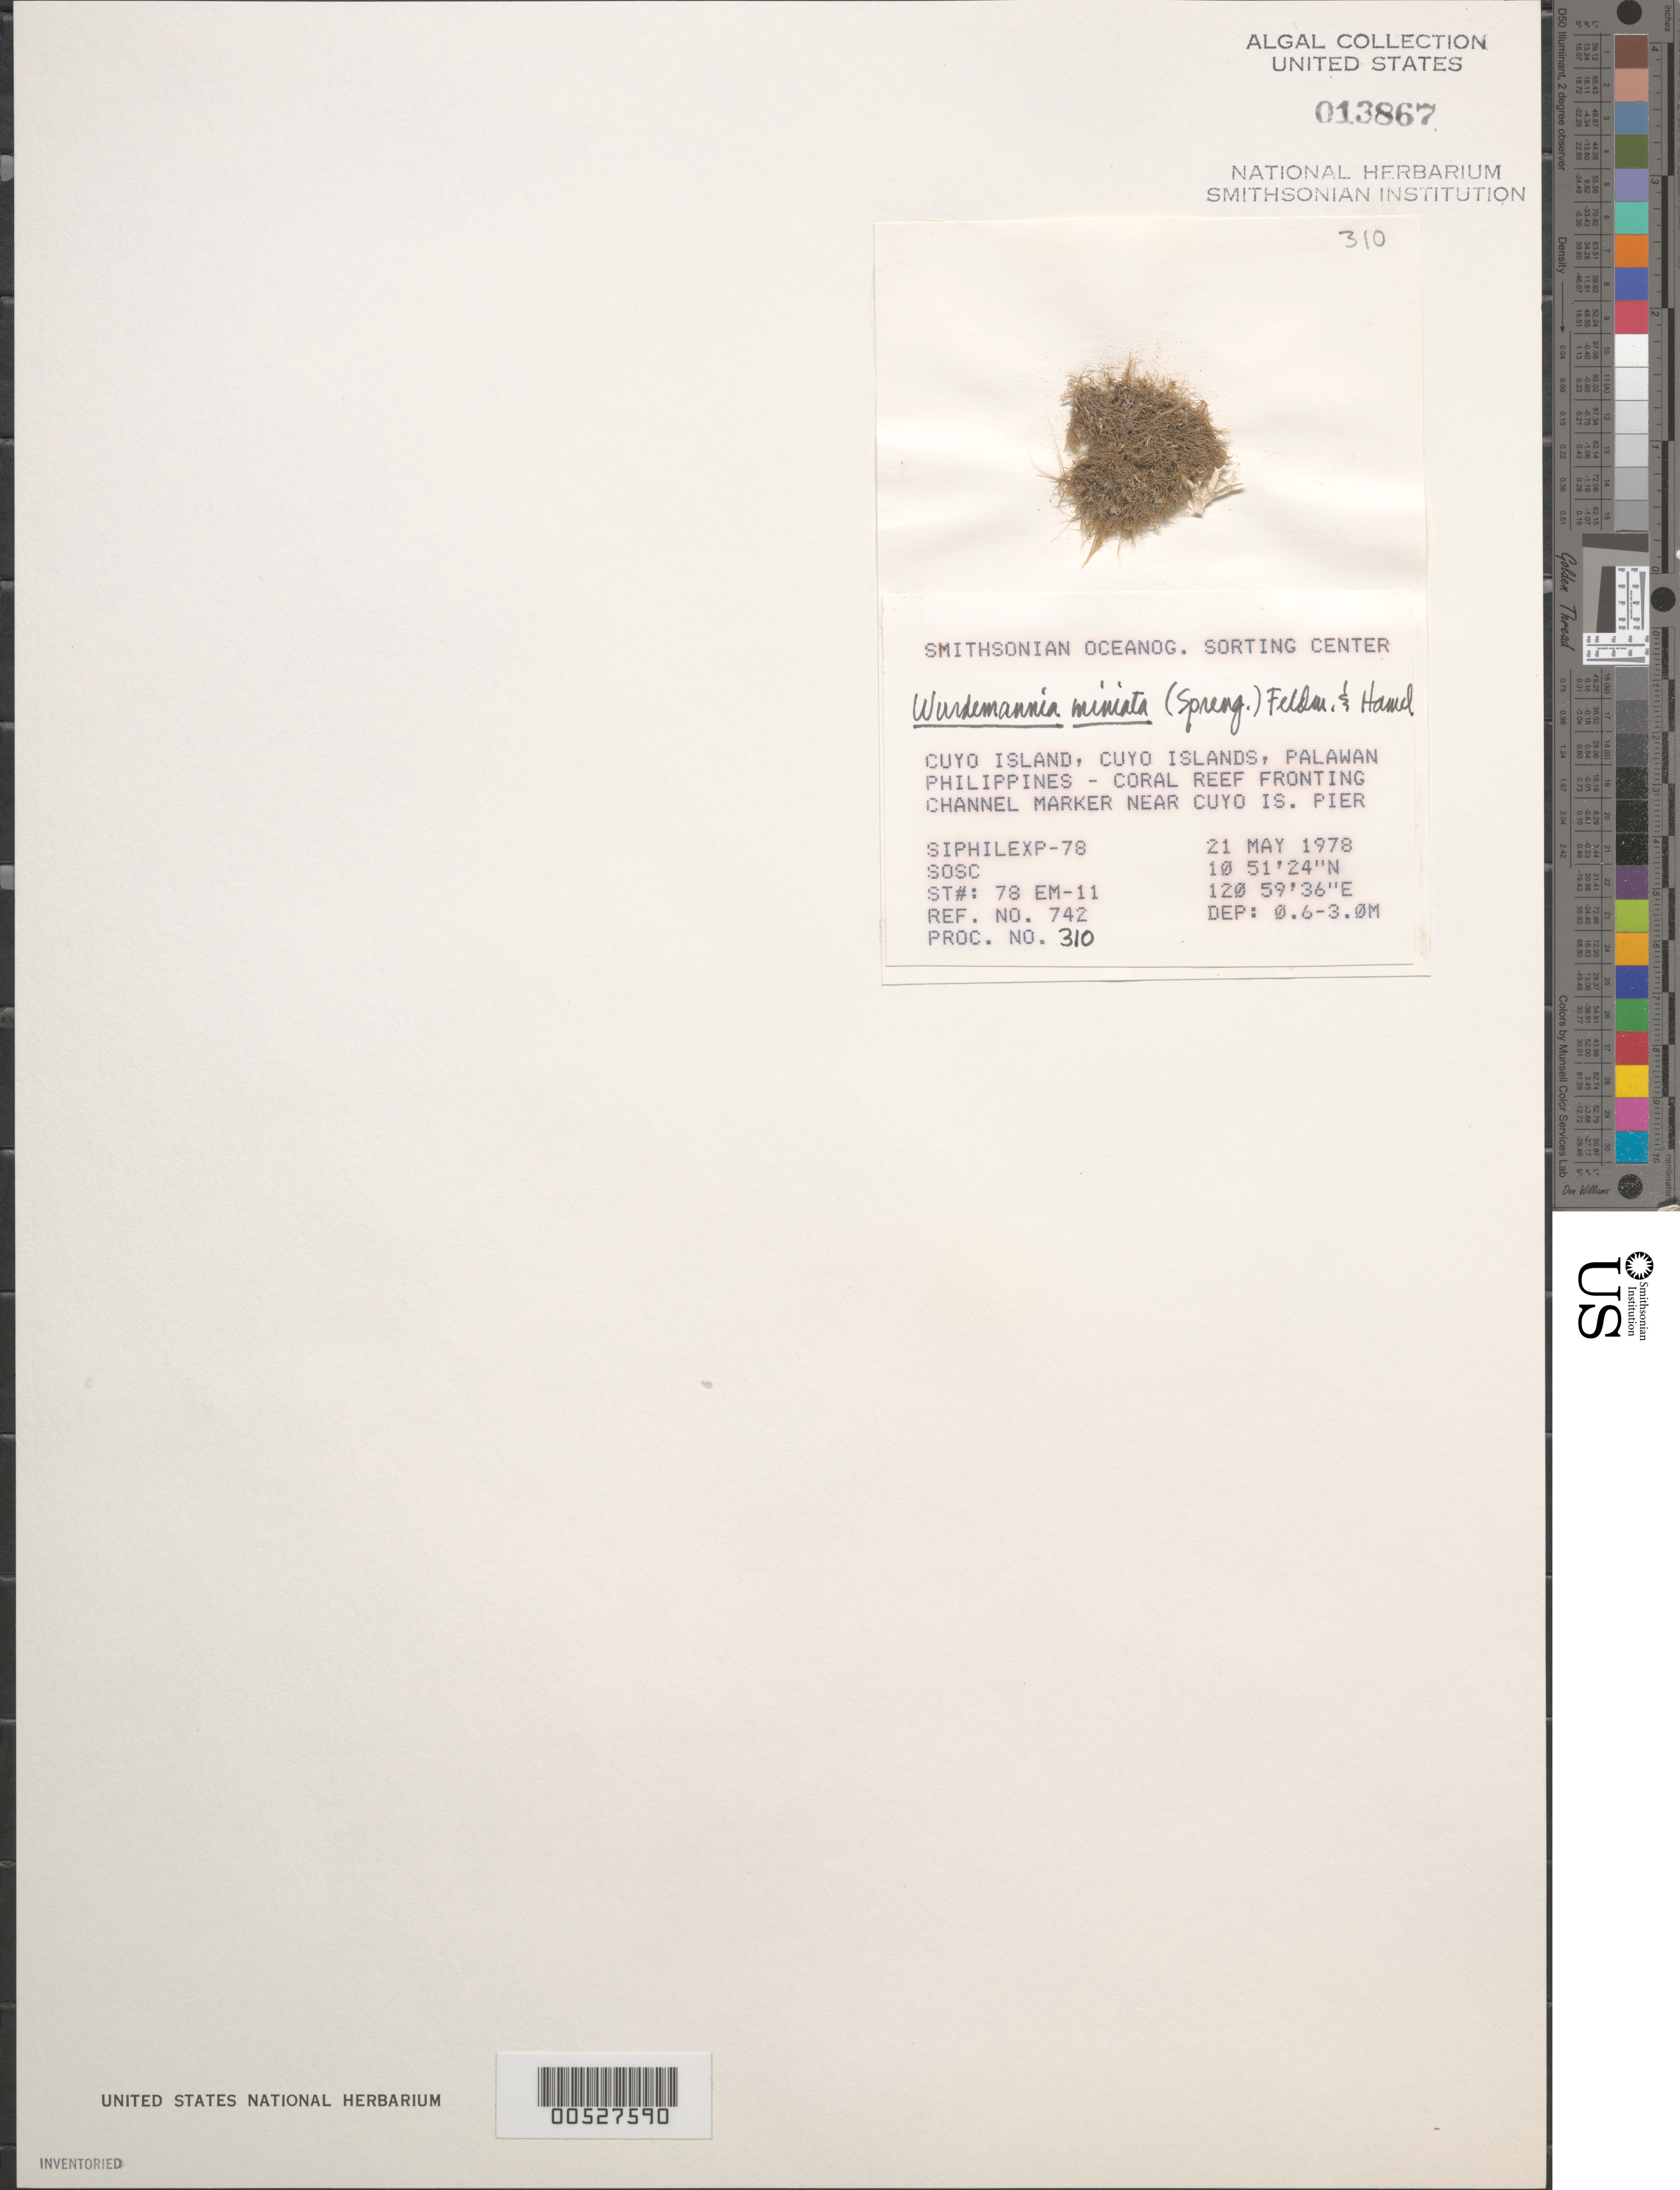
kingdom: Plantae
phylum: Rhodophyta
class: Florideophyceae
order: Gigartinales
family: Solieriaceae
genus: Wurdemannia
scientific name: Wurdemannia miniata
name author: (Spreng.) Feldmann & G. Hamel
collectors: SOSC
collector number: Station 78 EM-11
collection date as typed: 21 May 1978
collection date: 1978-05-21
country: Philippines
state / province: Mimaropa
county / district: Palawan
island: Cuyo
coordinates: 10 51' 24" N, 120 59' 36" E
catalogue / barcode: US 13867